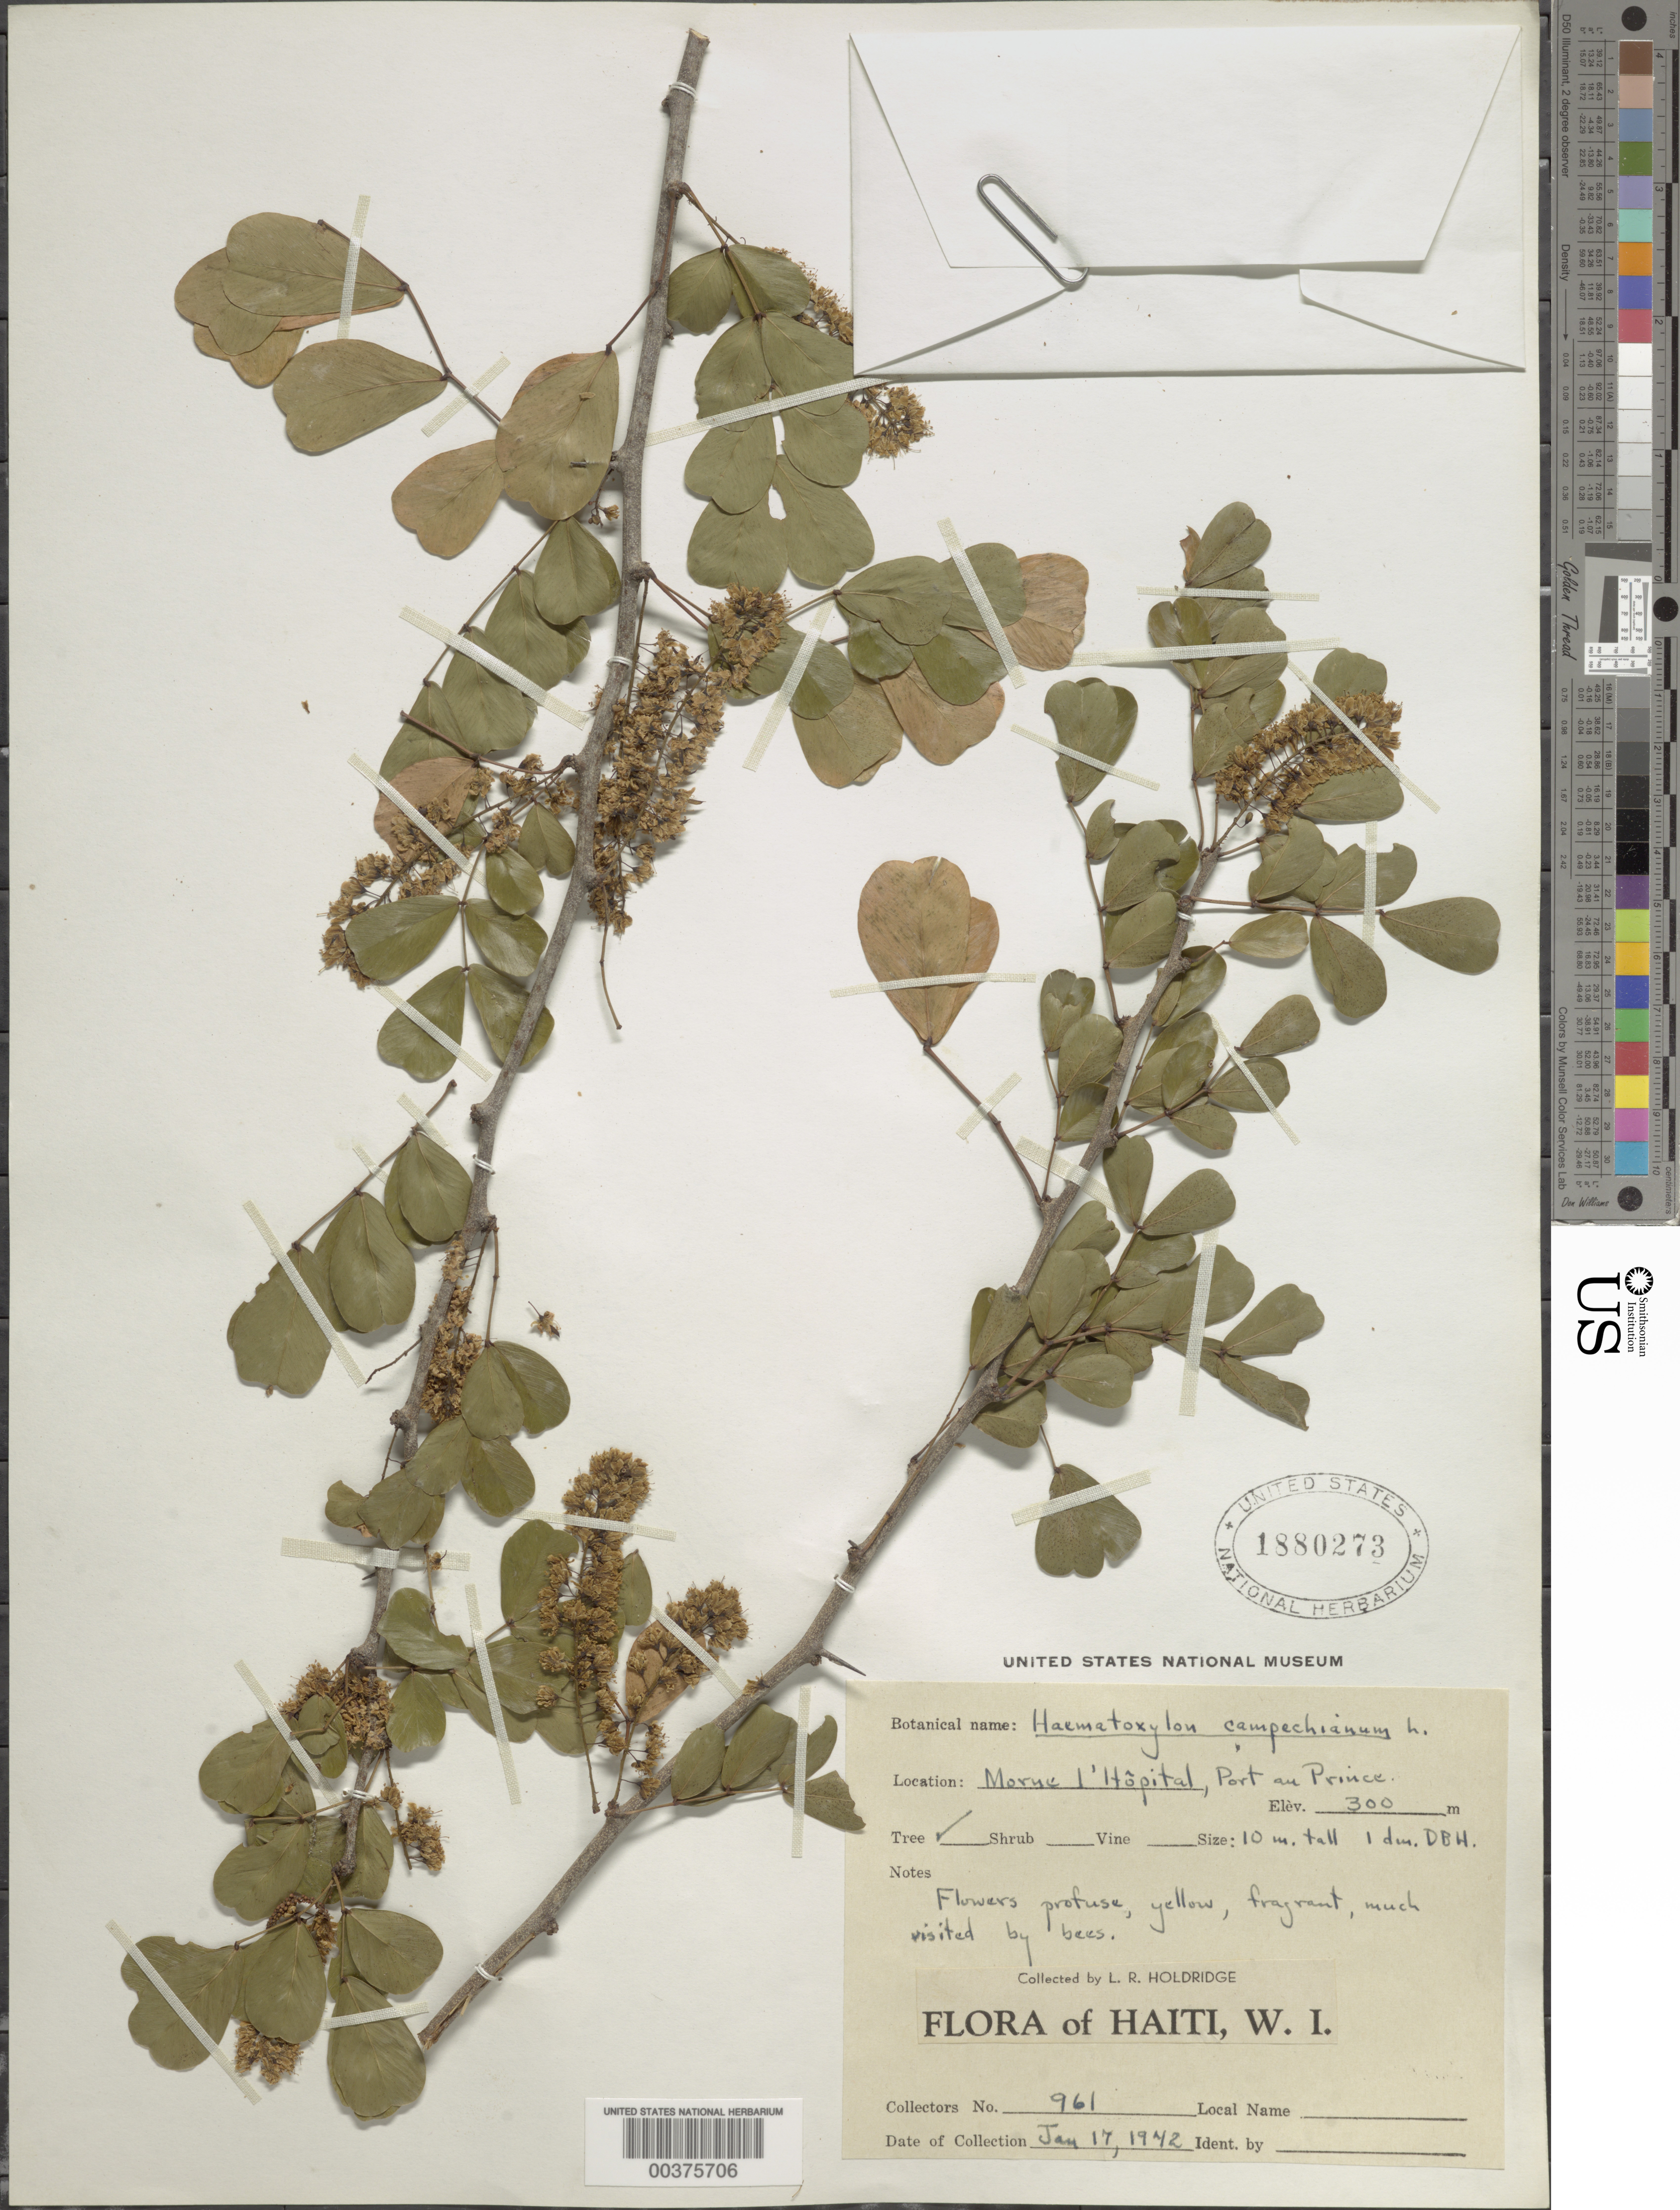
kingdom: Plantae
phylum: Tracheophyta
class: Magnoliopsida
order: Fabales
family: Fabaceae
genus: Haematoxylum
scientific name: Haematoxylum campechianum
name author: L.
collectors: L. Holdridge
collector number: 961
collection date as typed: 17 Jan 1942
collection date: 1942-01-17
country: Haiti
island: Hispaniola Island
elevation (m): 300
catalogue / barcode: US 1880273